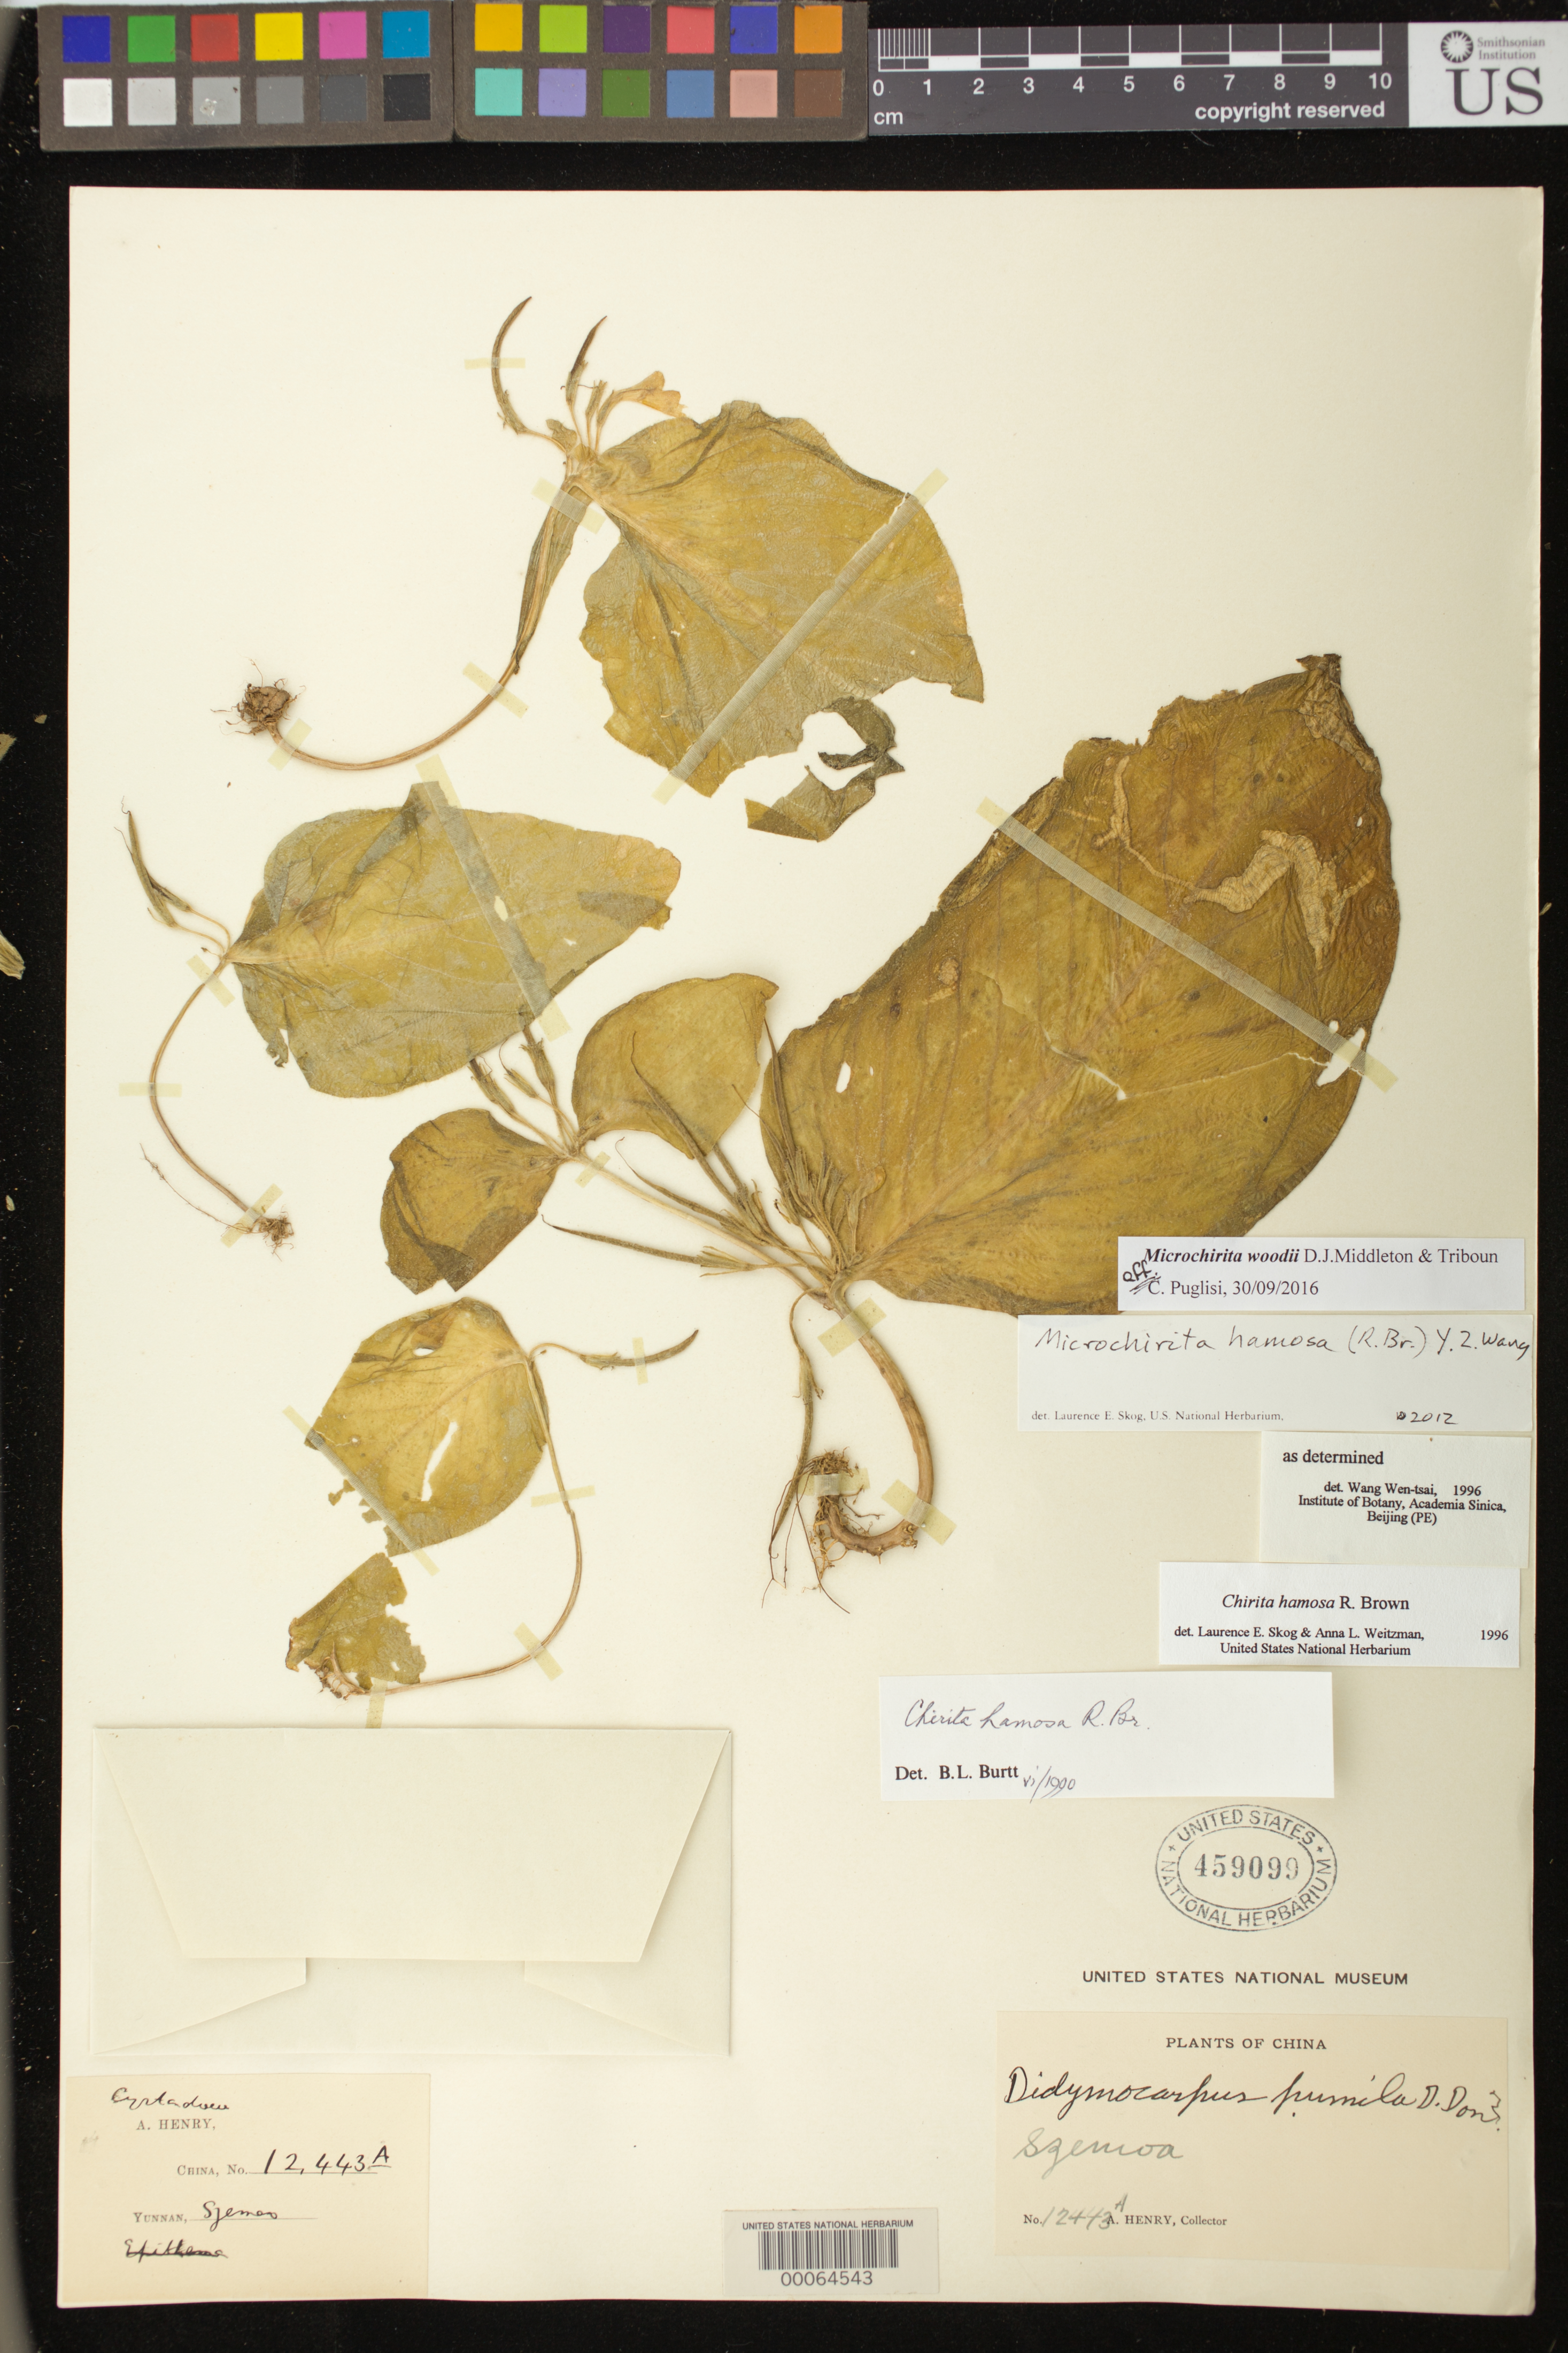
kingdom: Plantae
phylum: Tracheophyta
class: Magnoliopsida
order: Lamiales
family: Gesneriaceae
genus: Microchirita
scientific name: Microchirita woodii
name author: D.J. Middleton & Triboun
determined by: Puglisi, Carmen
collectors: A. Henry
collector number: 12443 A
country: China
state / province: Yunnan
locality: Szemoa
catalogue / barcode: US 459099